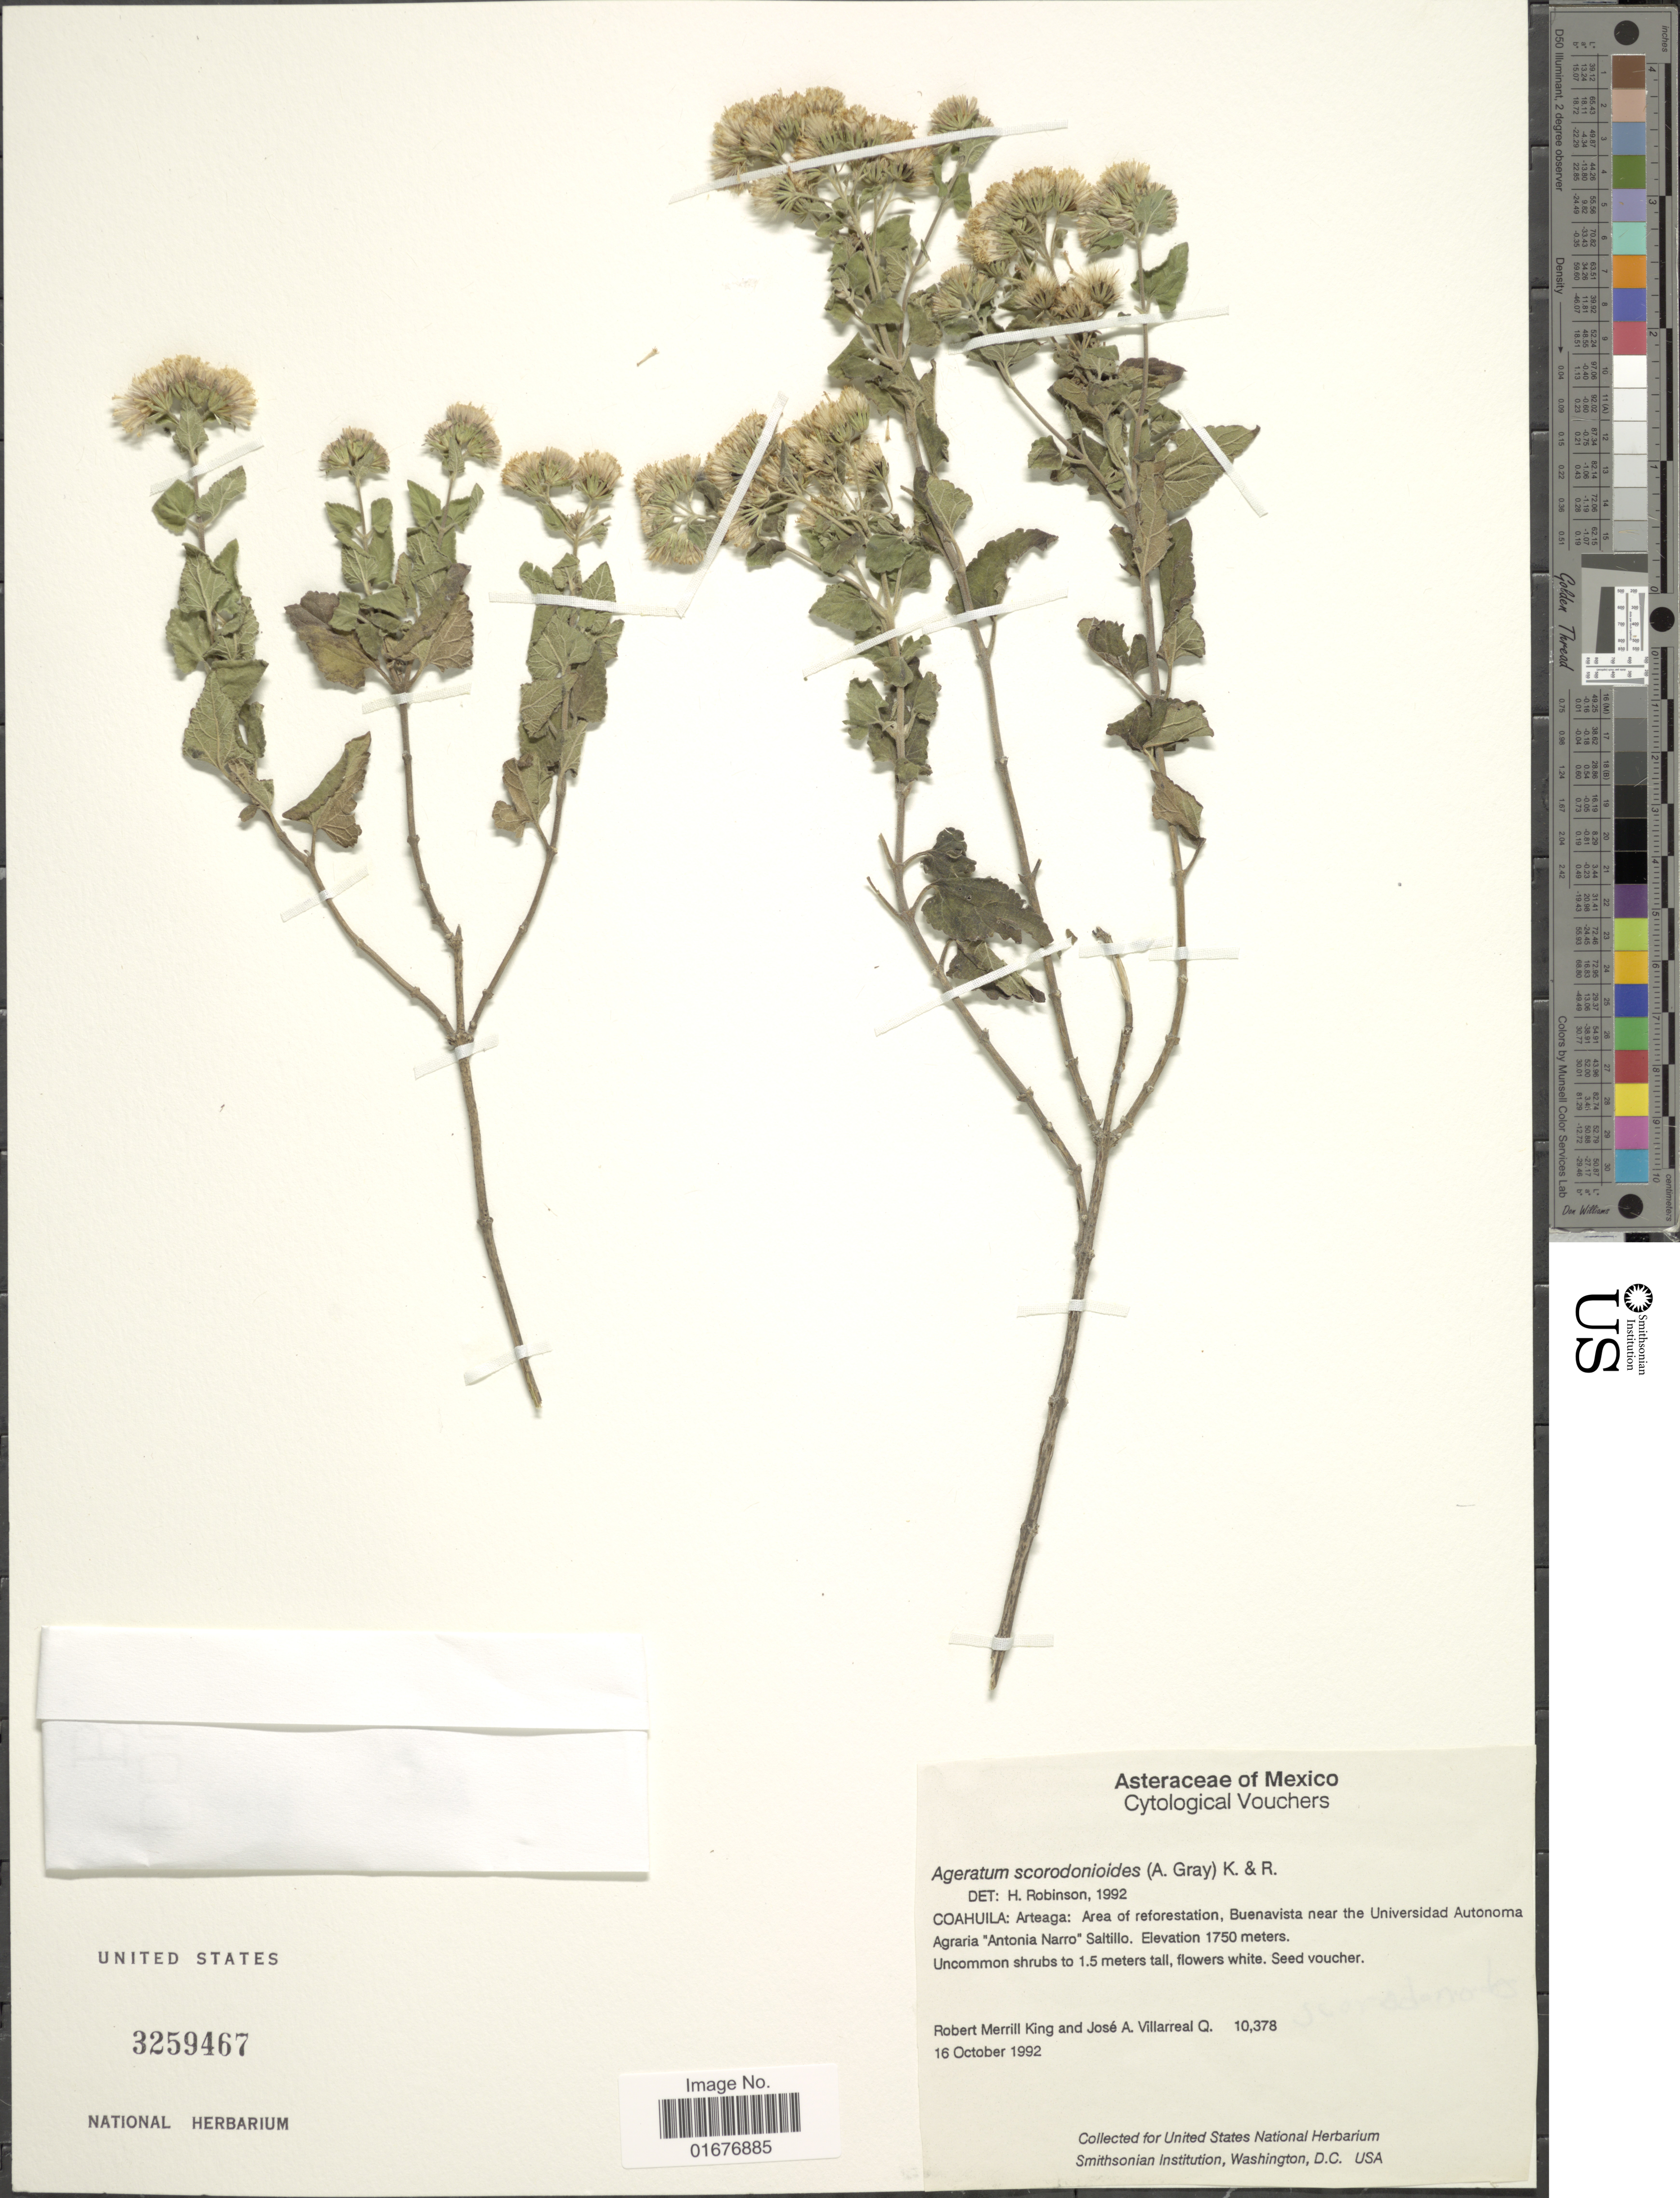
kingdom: Plantae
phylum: Tracheophyta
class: Magnoliopsida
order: Asterales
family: Asteraceae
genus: Ageratina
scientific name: Ageratina scorodonioides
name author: (A. Gray) R.M. King & H. Rob.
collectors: R. M. King & J. Villarreal-Quintanilla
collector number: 10378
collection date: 1992-10-16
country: Mexico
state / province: Coahuila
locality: Coahuila: Arteaga: Area of reforestation, Buenavista near the Universidad Autonoma, Agraria "Antonia Narro"Saltillo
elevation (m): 1750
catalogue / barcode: US 3259467